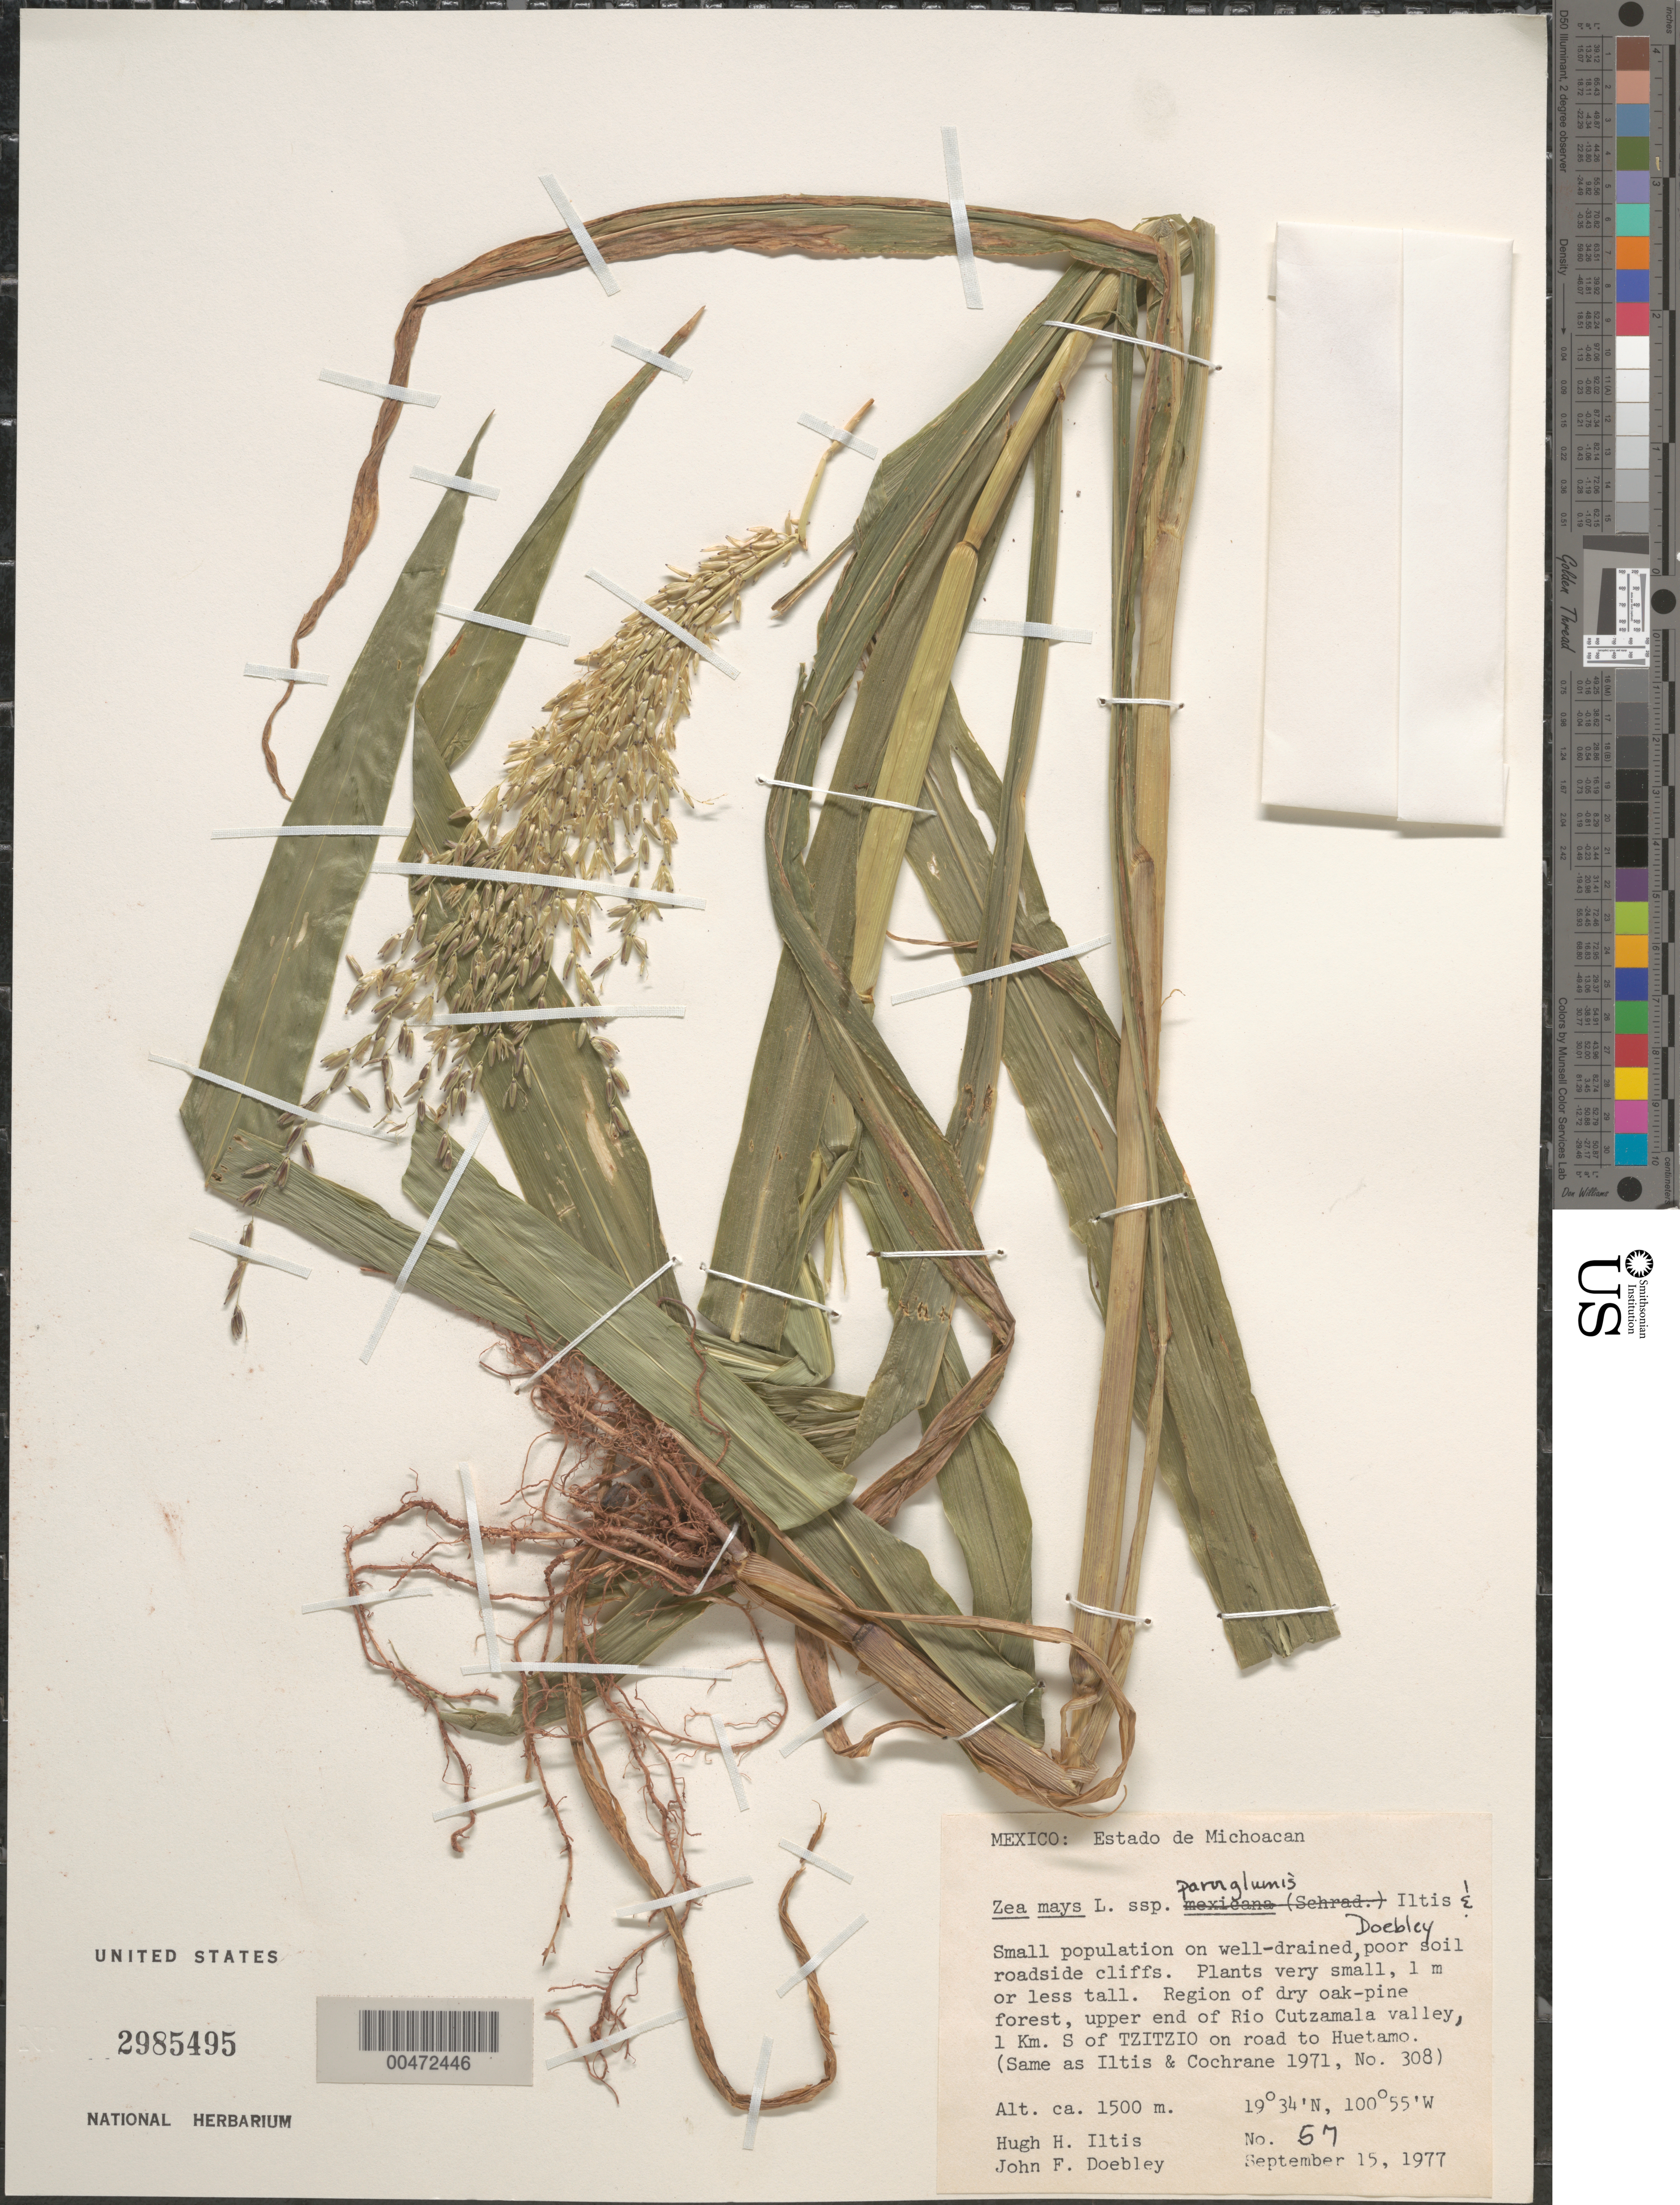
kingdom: Plantae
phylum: Tracheophyta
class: Liliopsida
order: Poales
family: Poaceae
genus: Zea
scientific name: Zea mays subsp. parviglumis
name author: Iltis & Doebley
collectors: H. H. Iltis & J. F. Doebley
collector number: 57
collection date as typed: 15 Sep 1977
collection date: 1977-09-15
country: Mexico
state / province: Michoacán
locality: Upper end of Rio Cutzamala valley, 1 km S of Tzitzio on rd to Huetamo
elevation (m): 1500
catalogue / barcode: US 2985495